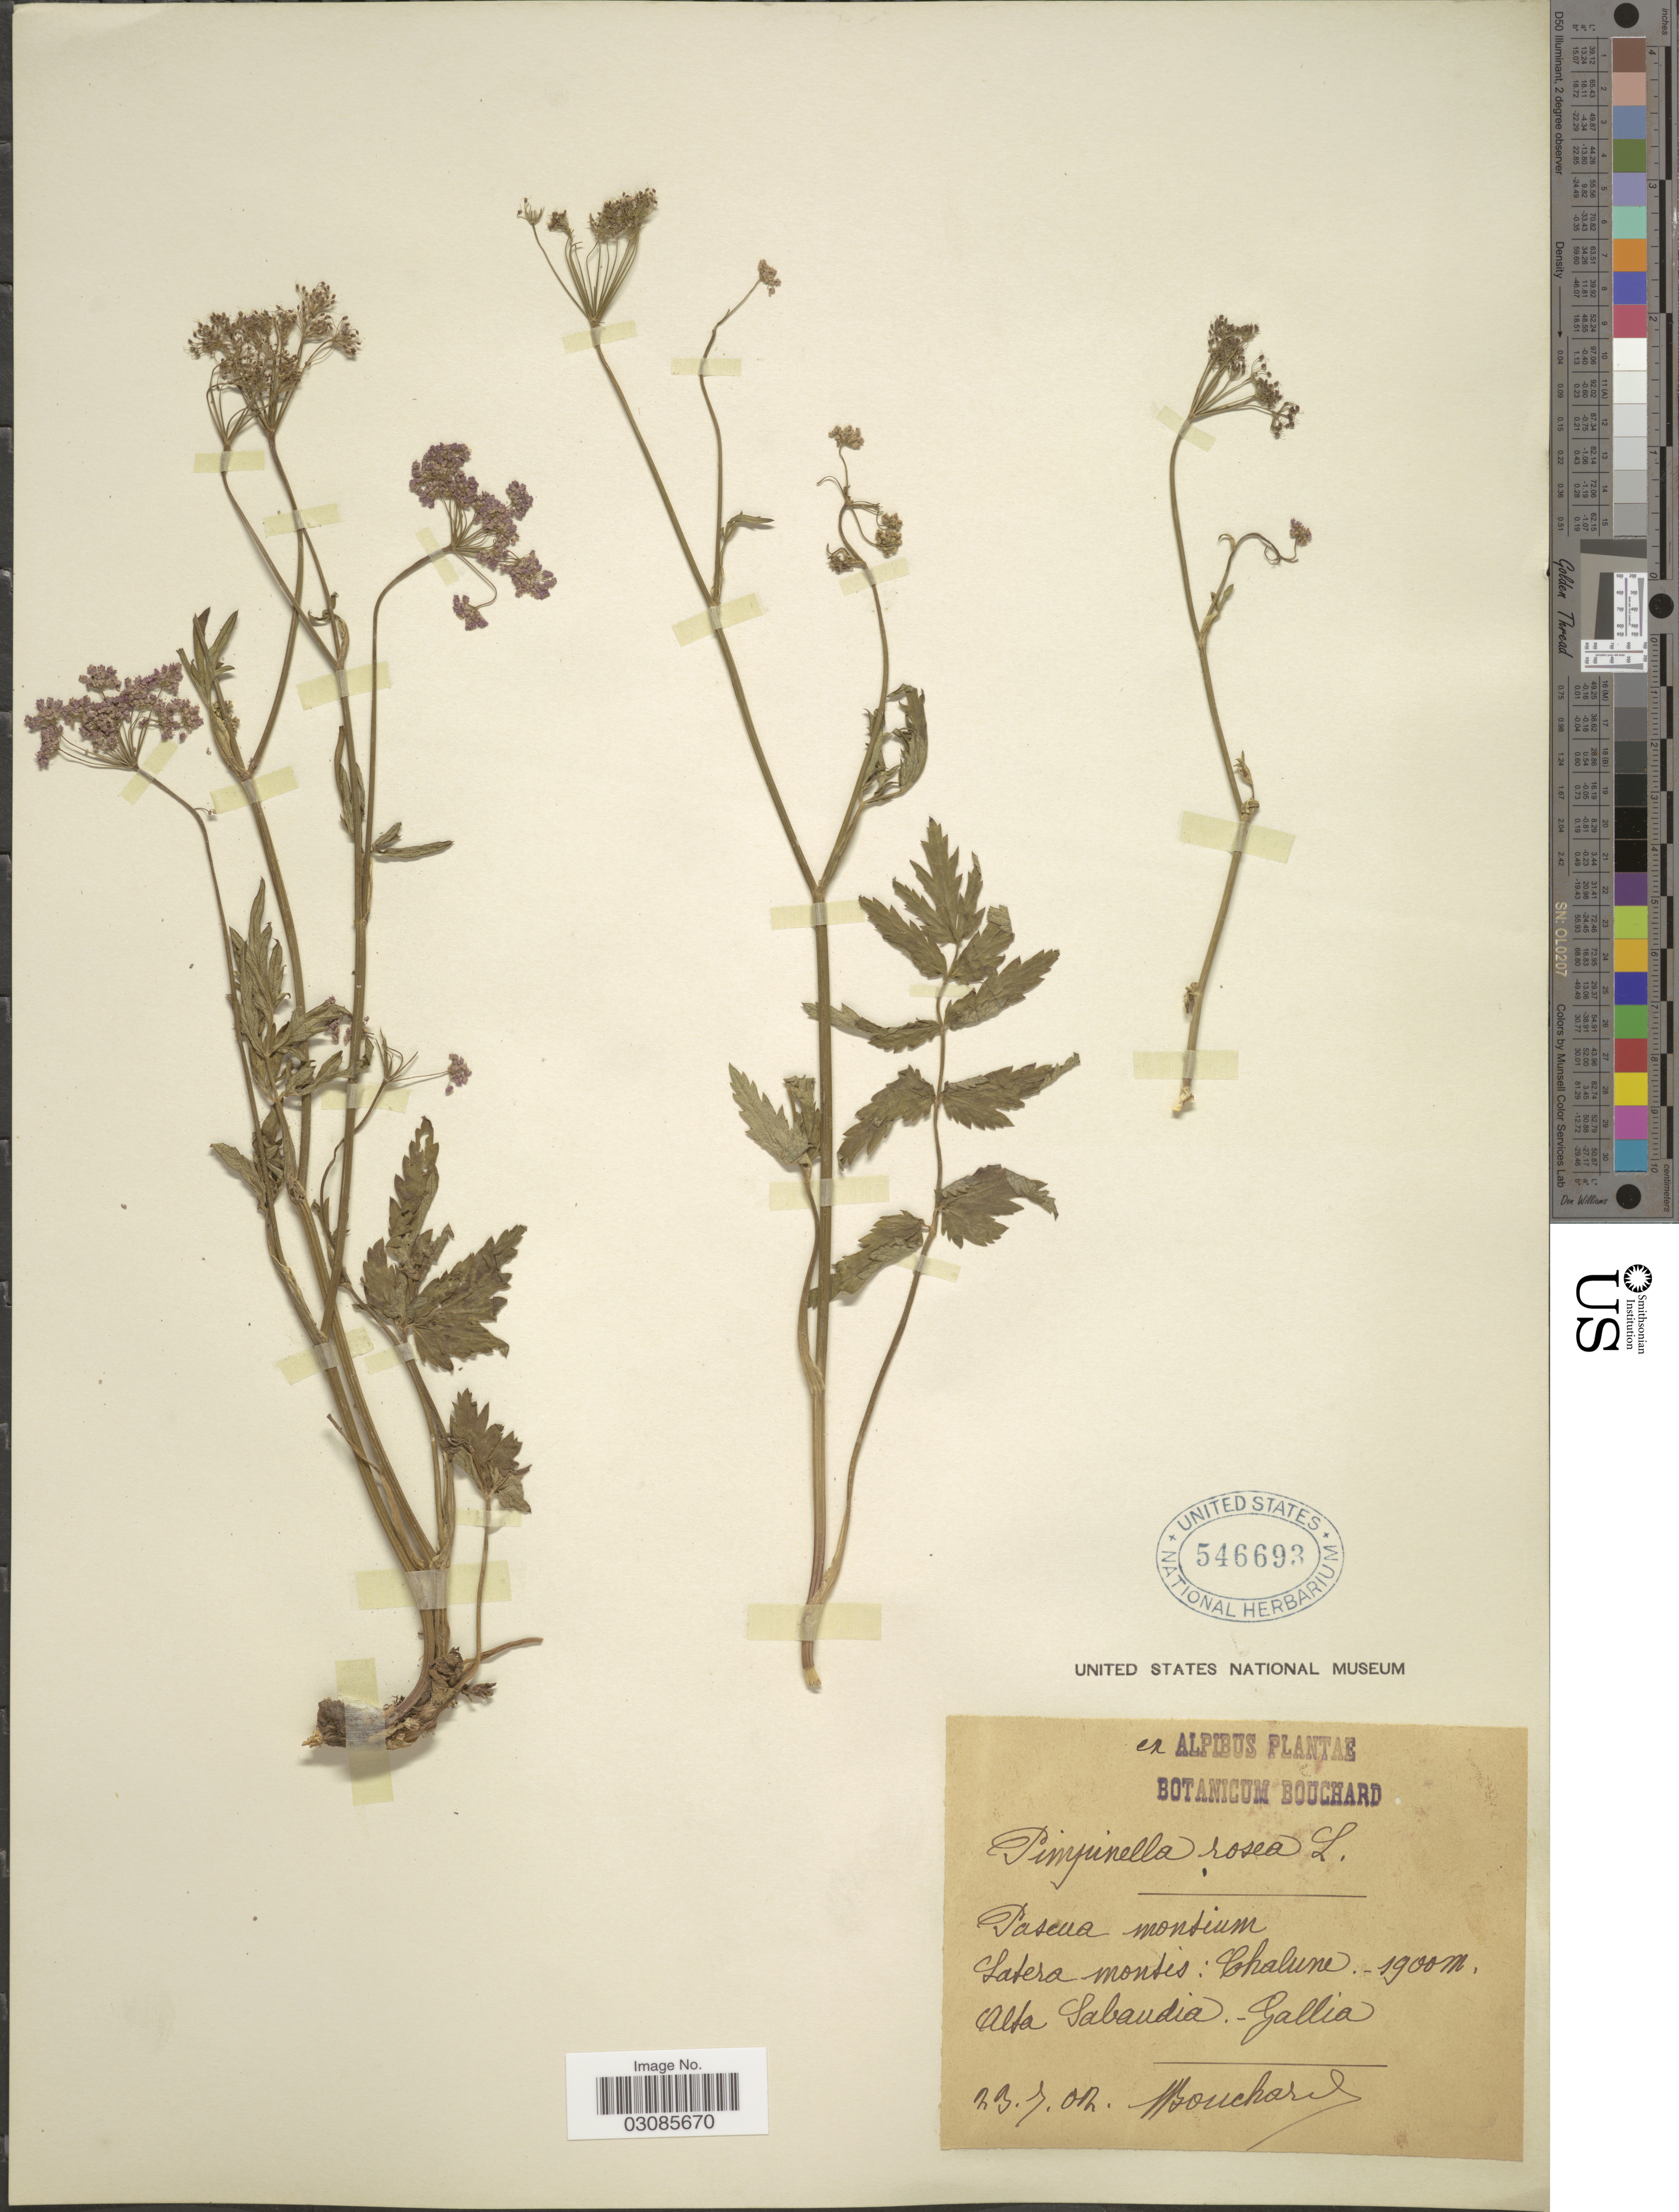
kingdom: Plantae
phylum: Tracheophyta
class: Magnoliopsida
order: Apiales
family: Apiaceae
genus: Pimpinella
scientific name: Pimpinella rosea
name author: Lindem.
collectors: -. Bouchard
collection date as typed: Transcribed d/m/y: 23/7/2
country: France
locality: Alpibus. Pascua montium. Latera montis: Chalune. Alta Sabaudia. - Gallia.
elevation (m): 1900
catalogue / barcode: US 546693